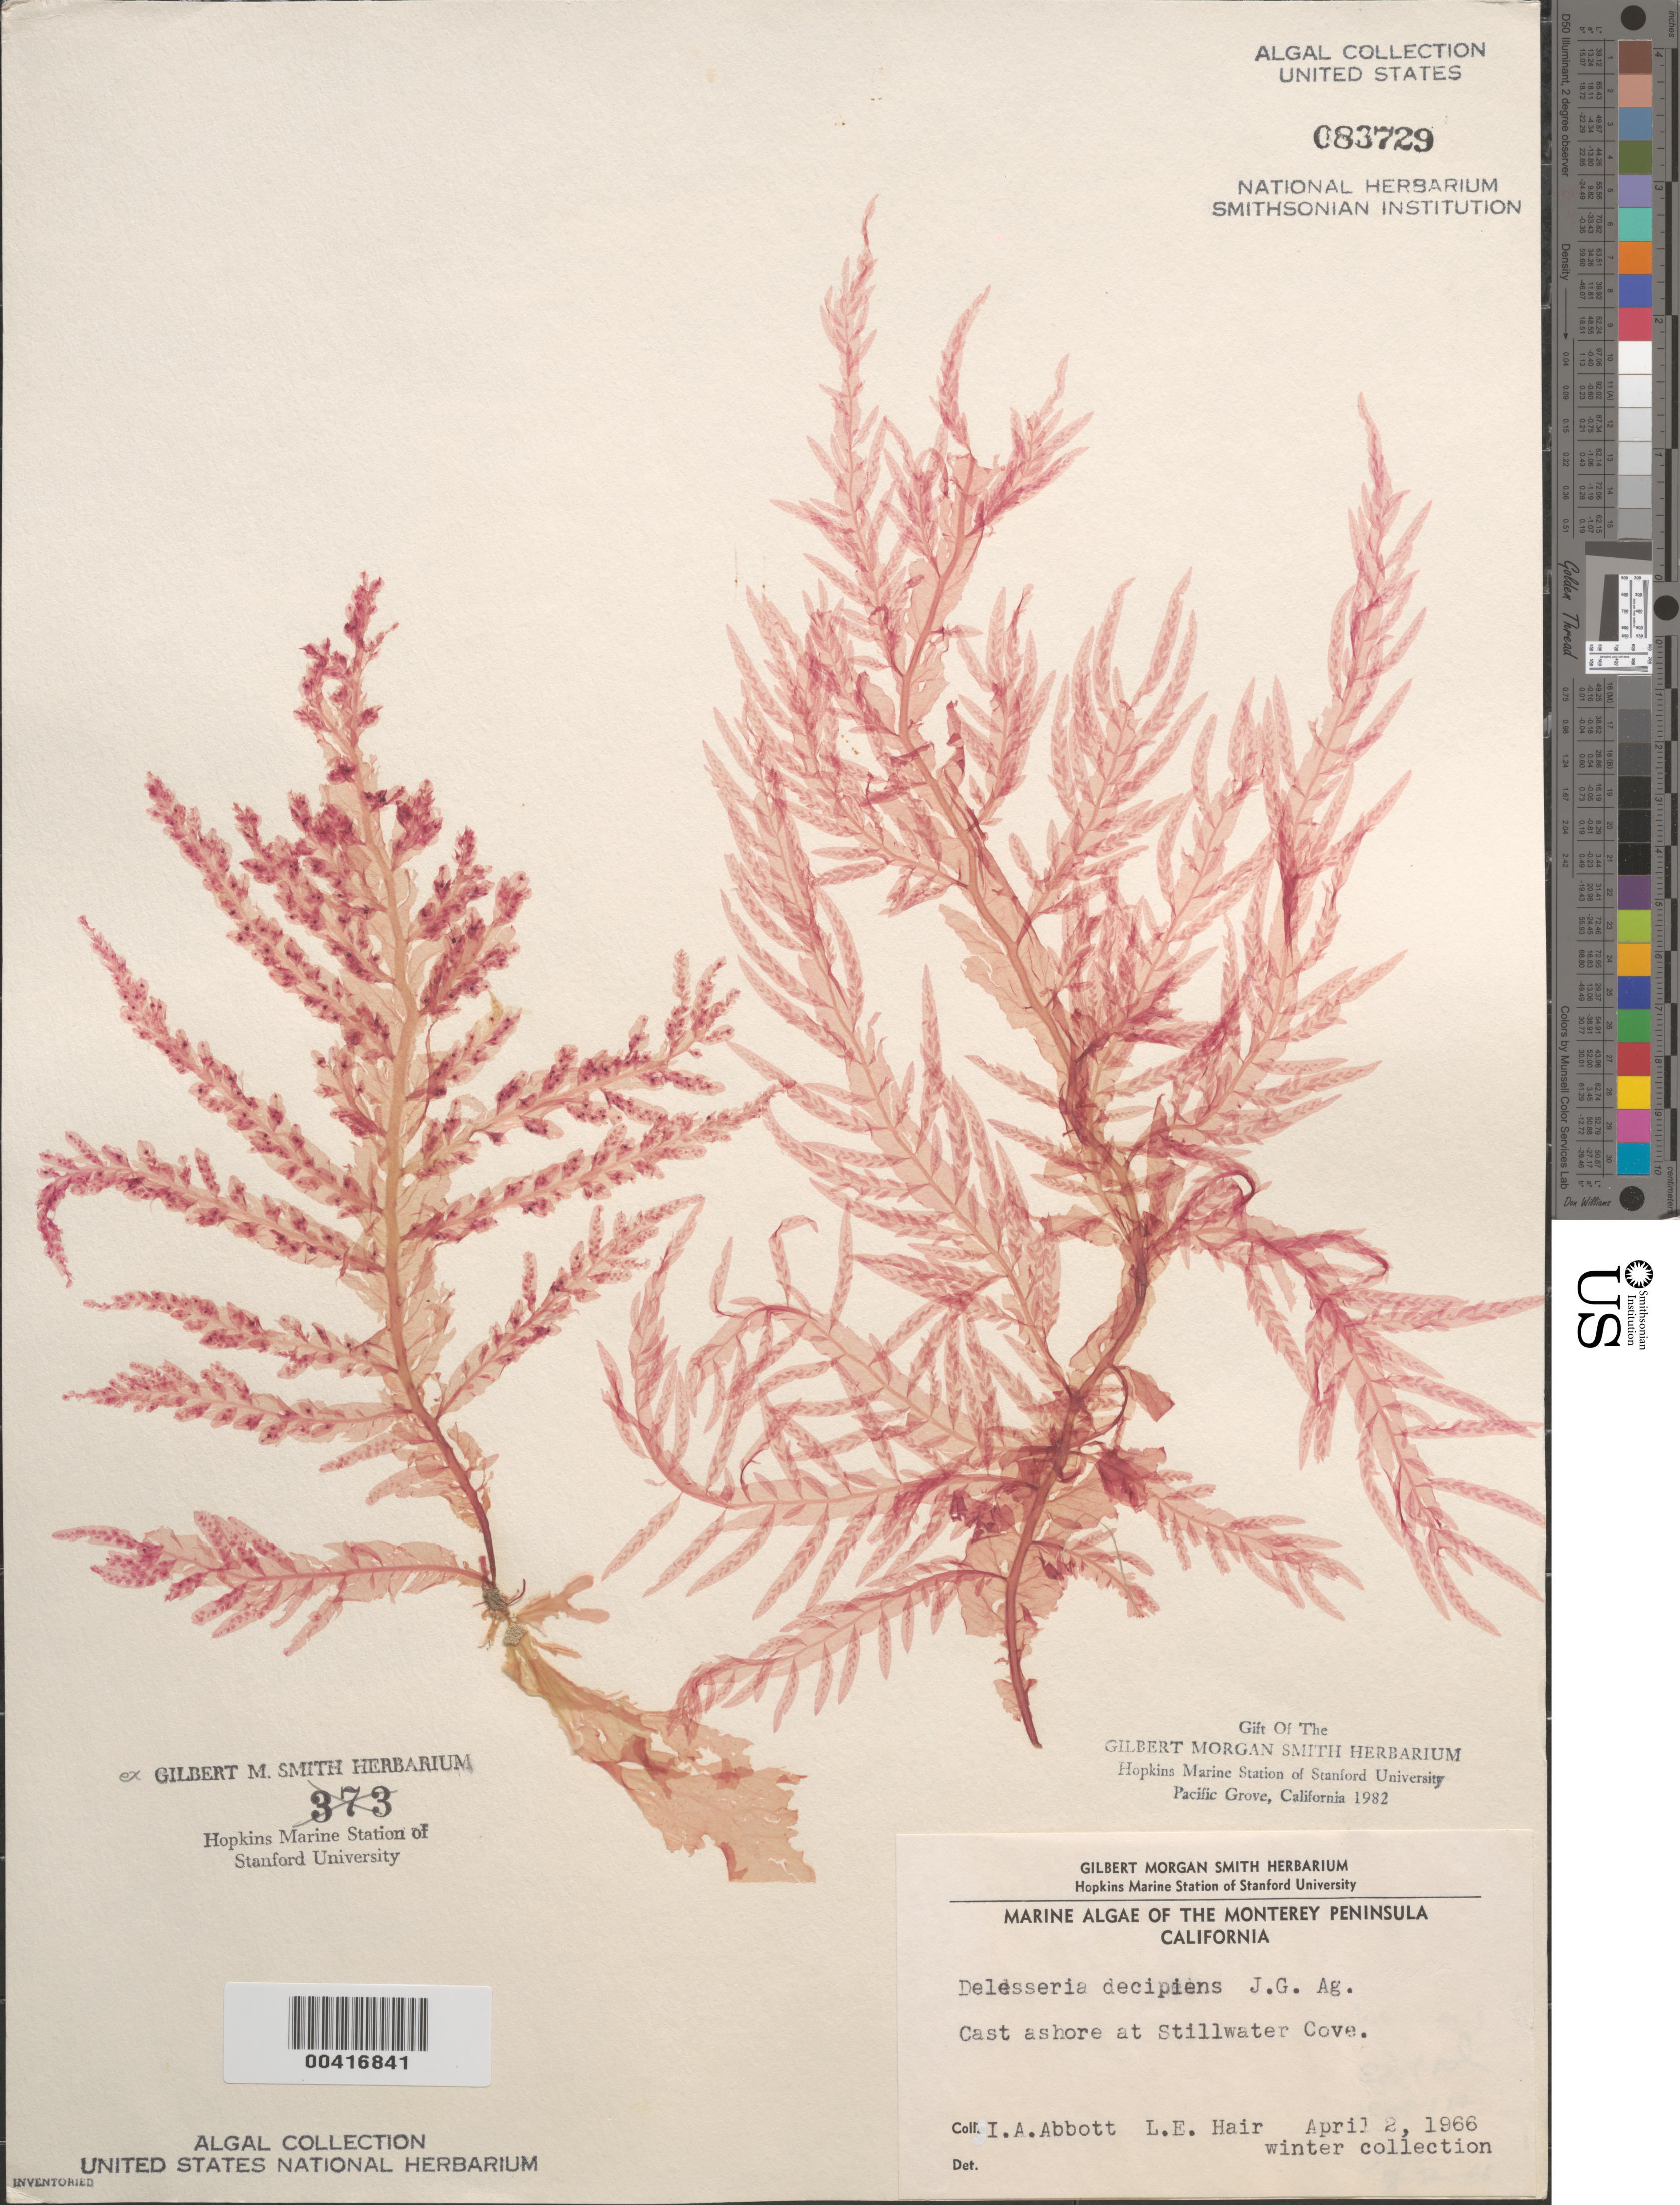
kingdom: Plantae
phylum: Rhodophyta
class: Florideophyceae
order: Ceramiales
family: Delesseriaceae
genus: Cumathamnion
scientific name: Cumathamnion decipiens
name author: (J. Agardh) M.J. Wynne & G.W. Saunders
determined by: Algae name updating Project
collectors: I. A. Abbott & L. Hair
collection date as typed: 02 Apr 1966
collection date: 1966-04-02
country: United States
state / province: California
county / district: Monterey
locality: Stillwater Cove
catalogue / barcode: US 83729